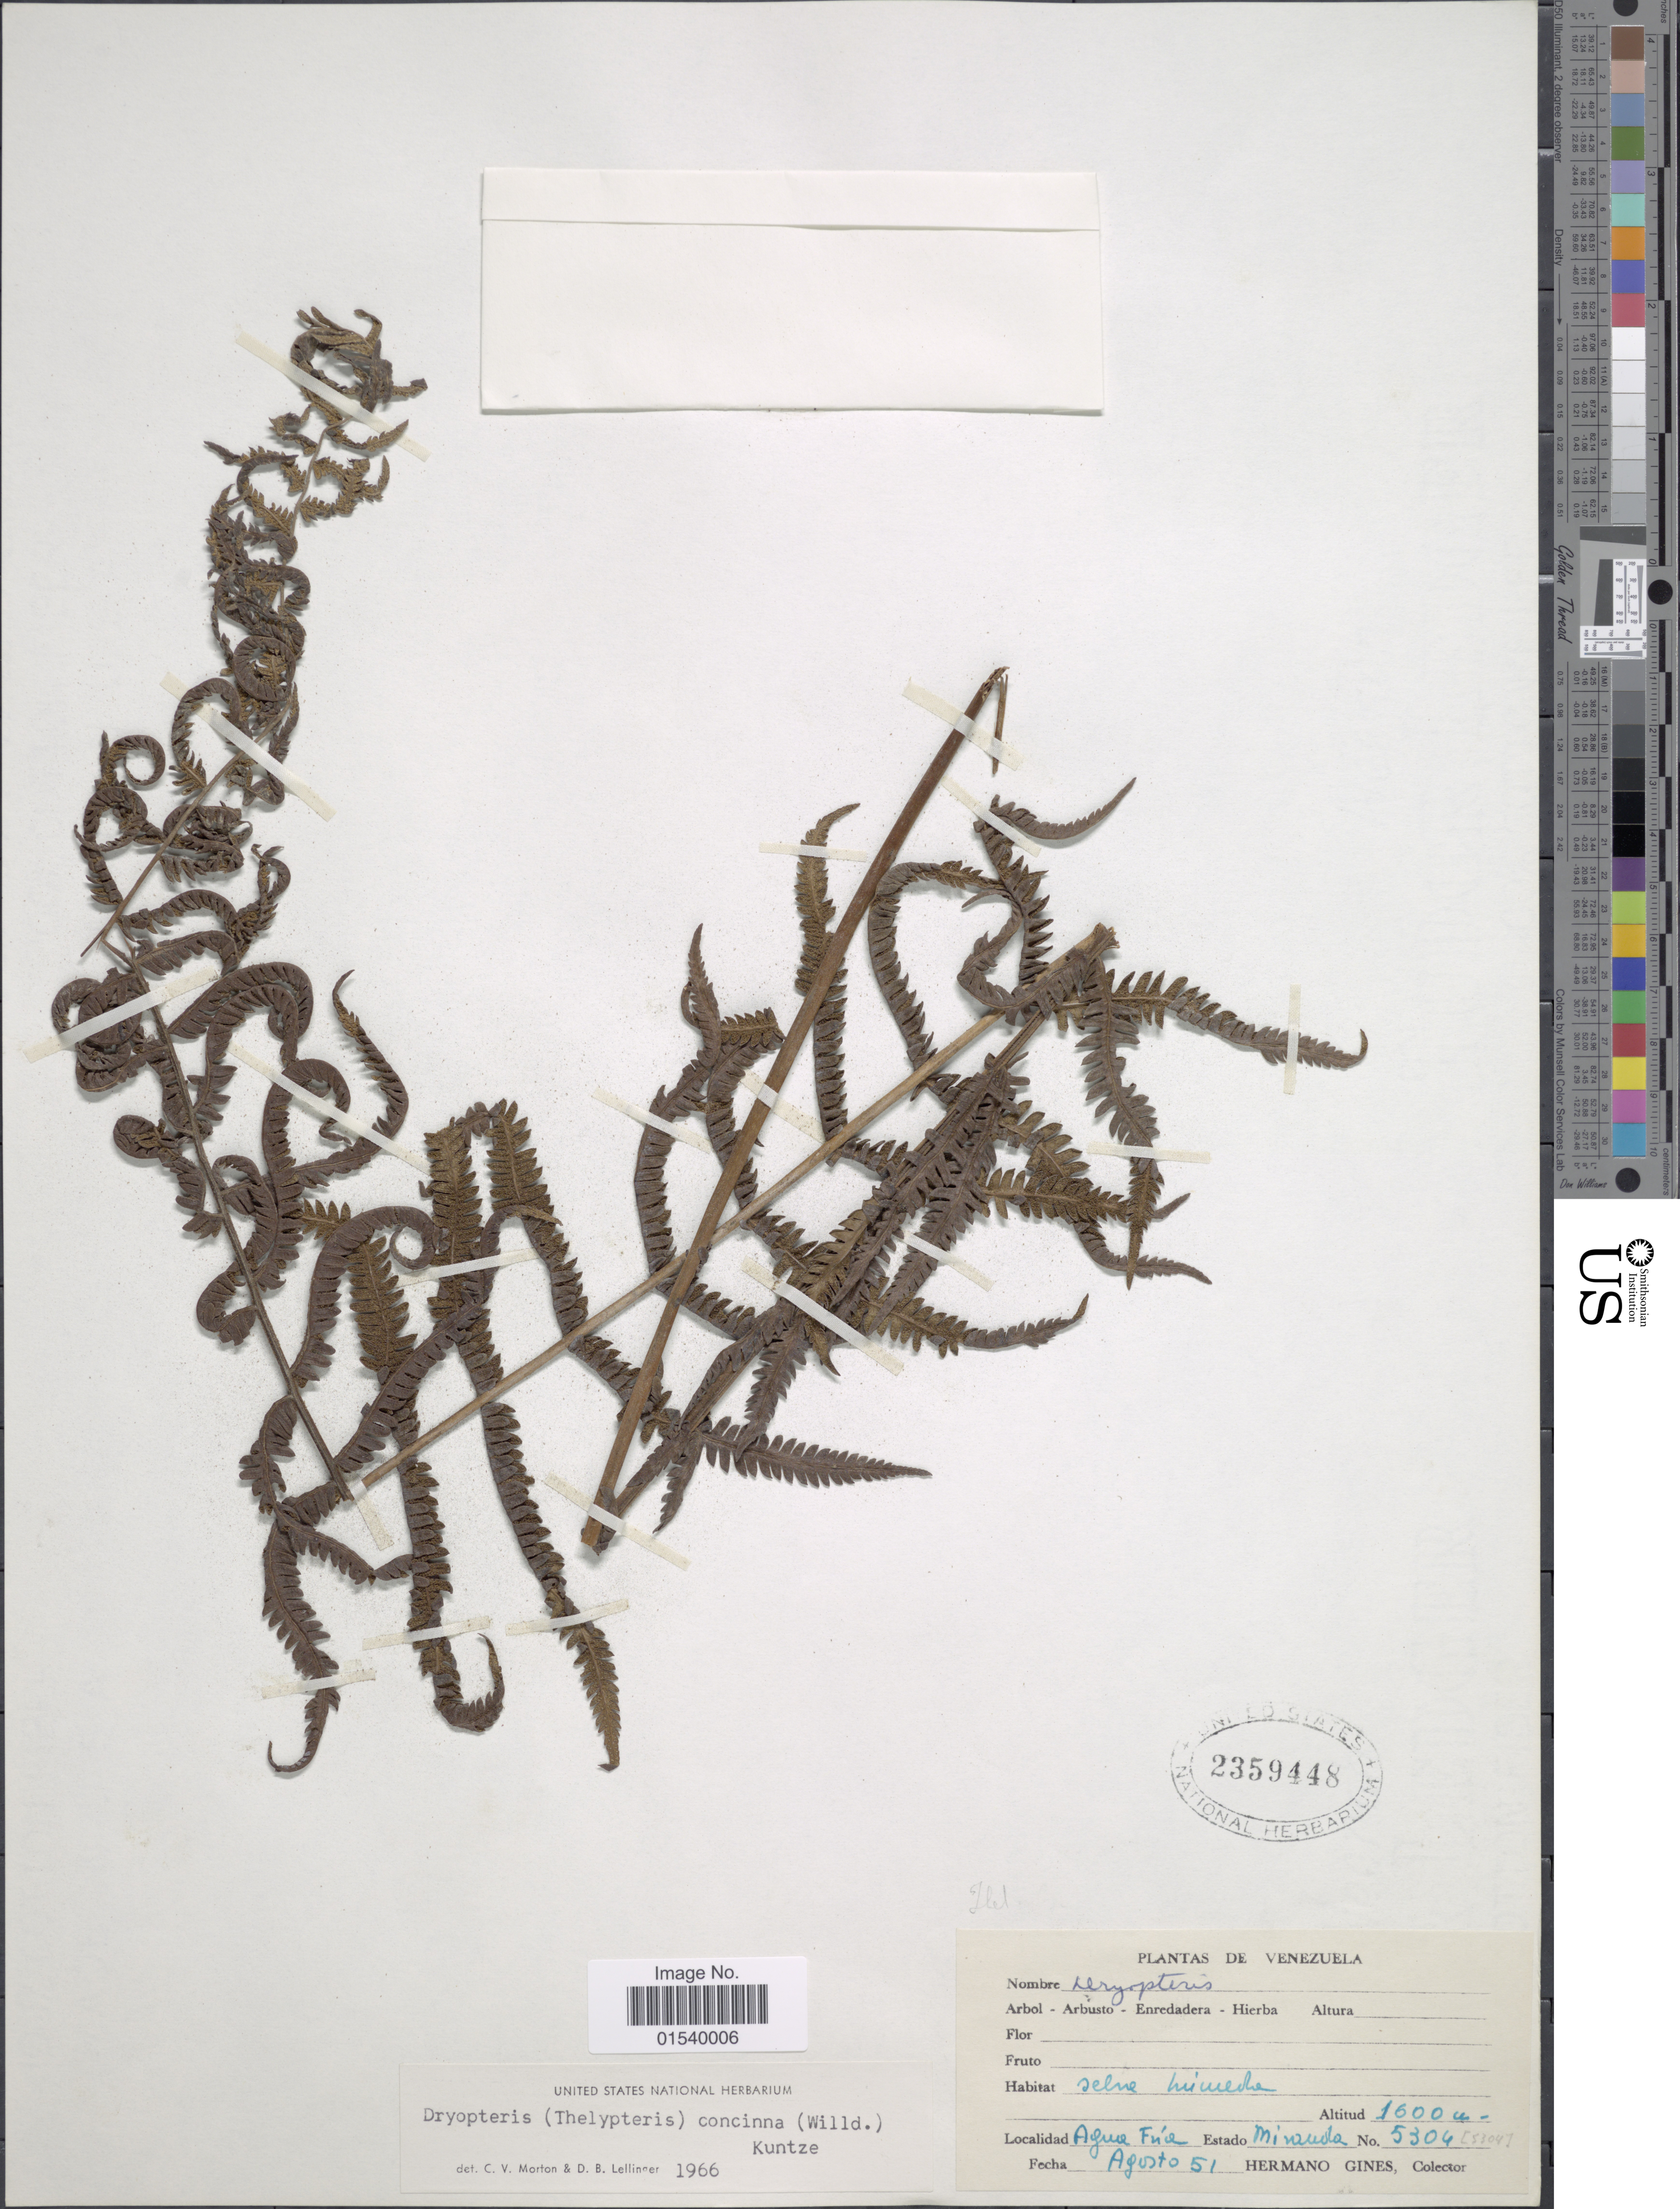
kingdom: Plantae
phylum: Tracheophyta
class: Polypodiopsida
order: Polypodiales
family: Thelypteridaceae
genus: Amauropelta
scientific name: Amauropelta concinna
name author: (Willd.) Pic. Serm.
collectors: Bro. Gines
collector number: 5304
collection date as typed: Transcribed d/m/y: /8/51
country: Venezuela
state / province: Miranda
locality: Agua Fúe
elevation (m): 1600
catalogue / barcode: US 2359448